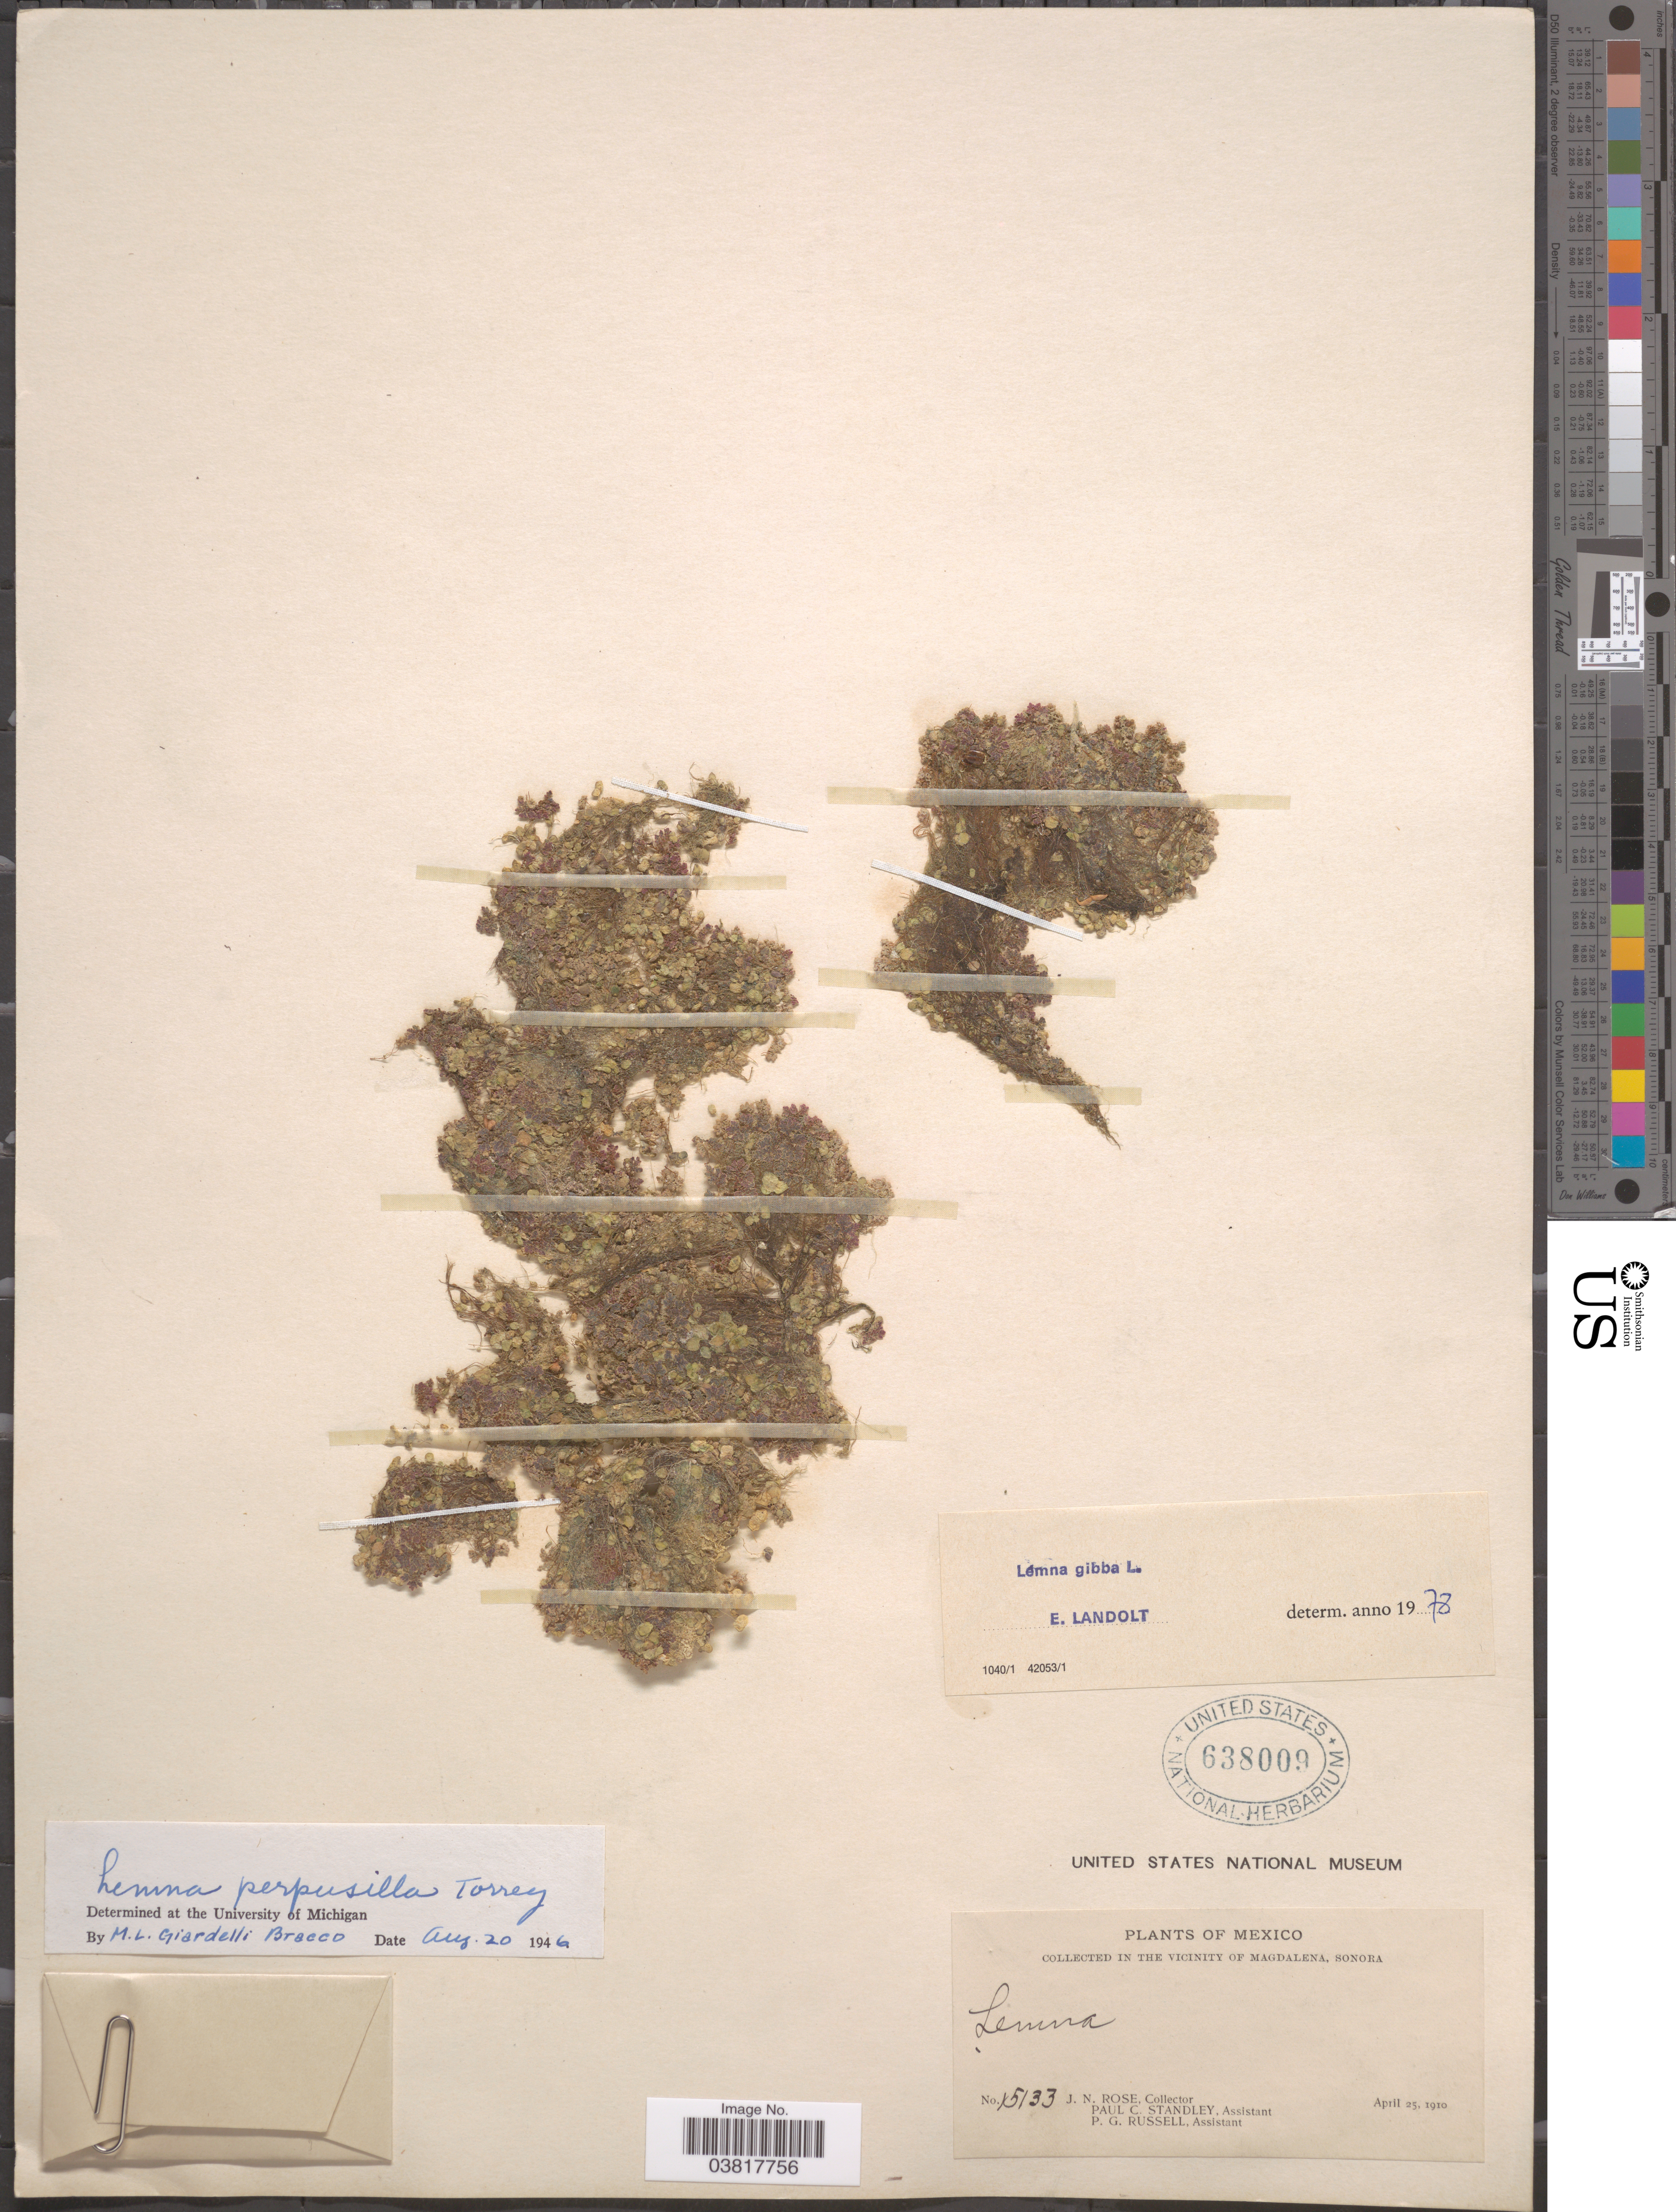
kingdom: Plantae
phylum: Tracheophyta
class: Liliopsida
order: Alismatales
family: Araceae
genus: Lemna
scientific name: Lemna gibba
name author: L.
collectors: J. N. Rose, P. C. Standley & P. G. Russell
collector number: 15133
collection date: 1910-04-25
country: Mexico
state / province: Sonora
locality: In the Vicinity of Magdalena.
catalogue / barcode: US 638009